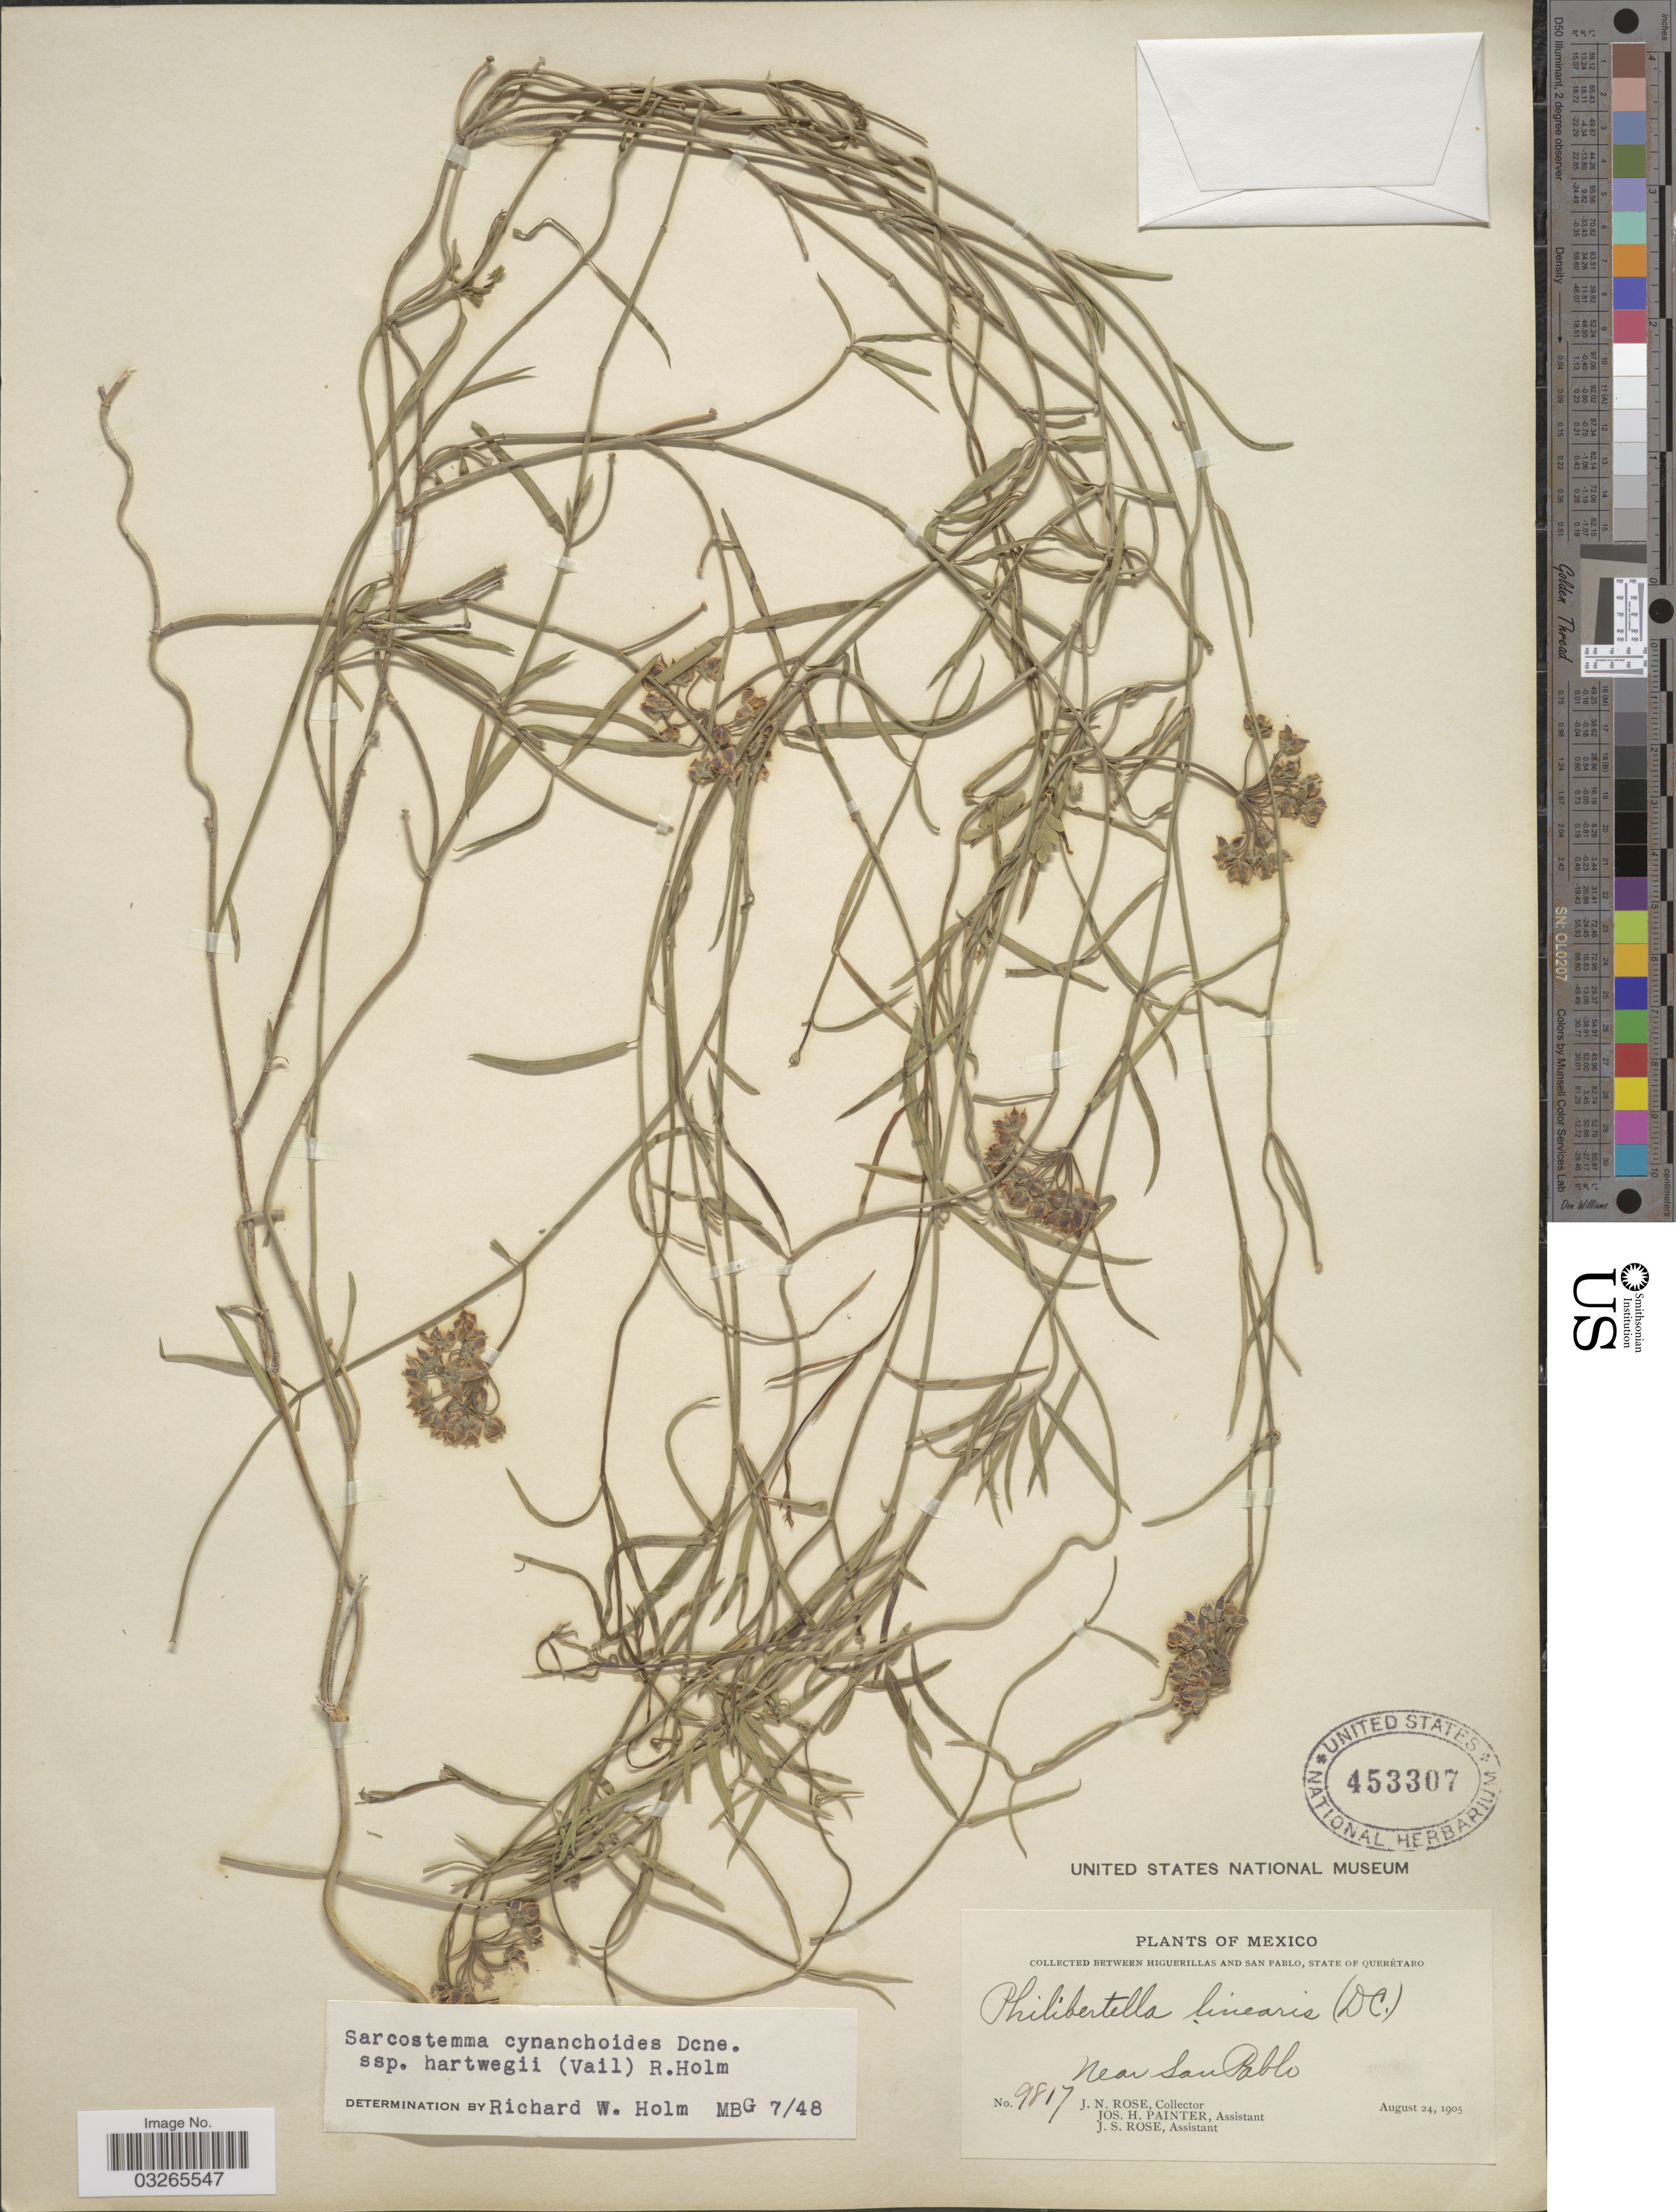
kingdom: Plantae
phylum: Tracheophyta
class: Magnoliopsida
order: Gentianales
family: Apocynaceae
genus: Sarcostemma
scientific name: Sarcostemma cynanchoides subsp. hartwegii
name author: (Vail) R.W. Holm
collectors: J. N. Rose, J. H. Painter & J. S. Rose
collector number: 9817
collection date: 1905-08-24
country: Mexico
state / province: Querétaro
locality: Between Higuerillas and San Pablo, Near San Pablo.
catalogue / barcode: US 453307